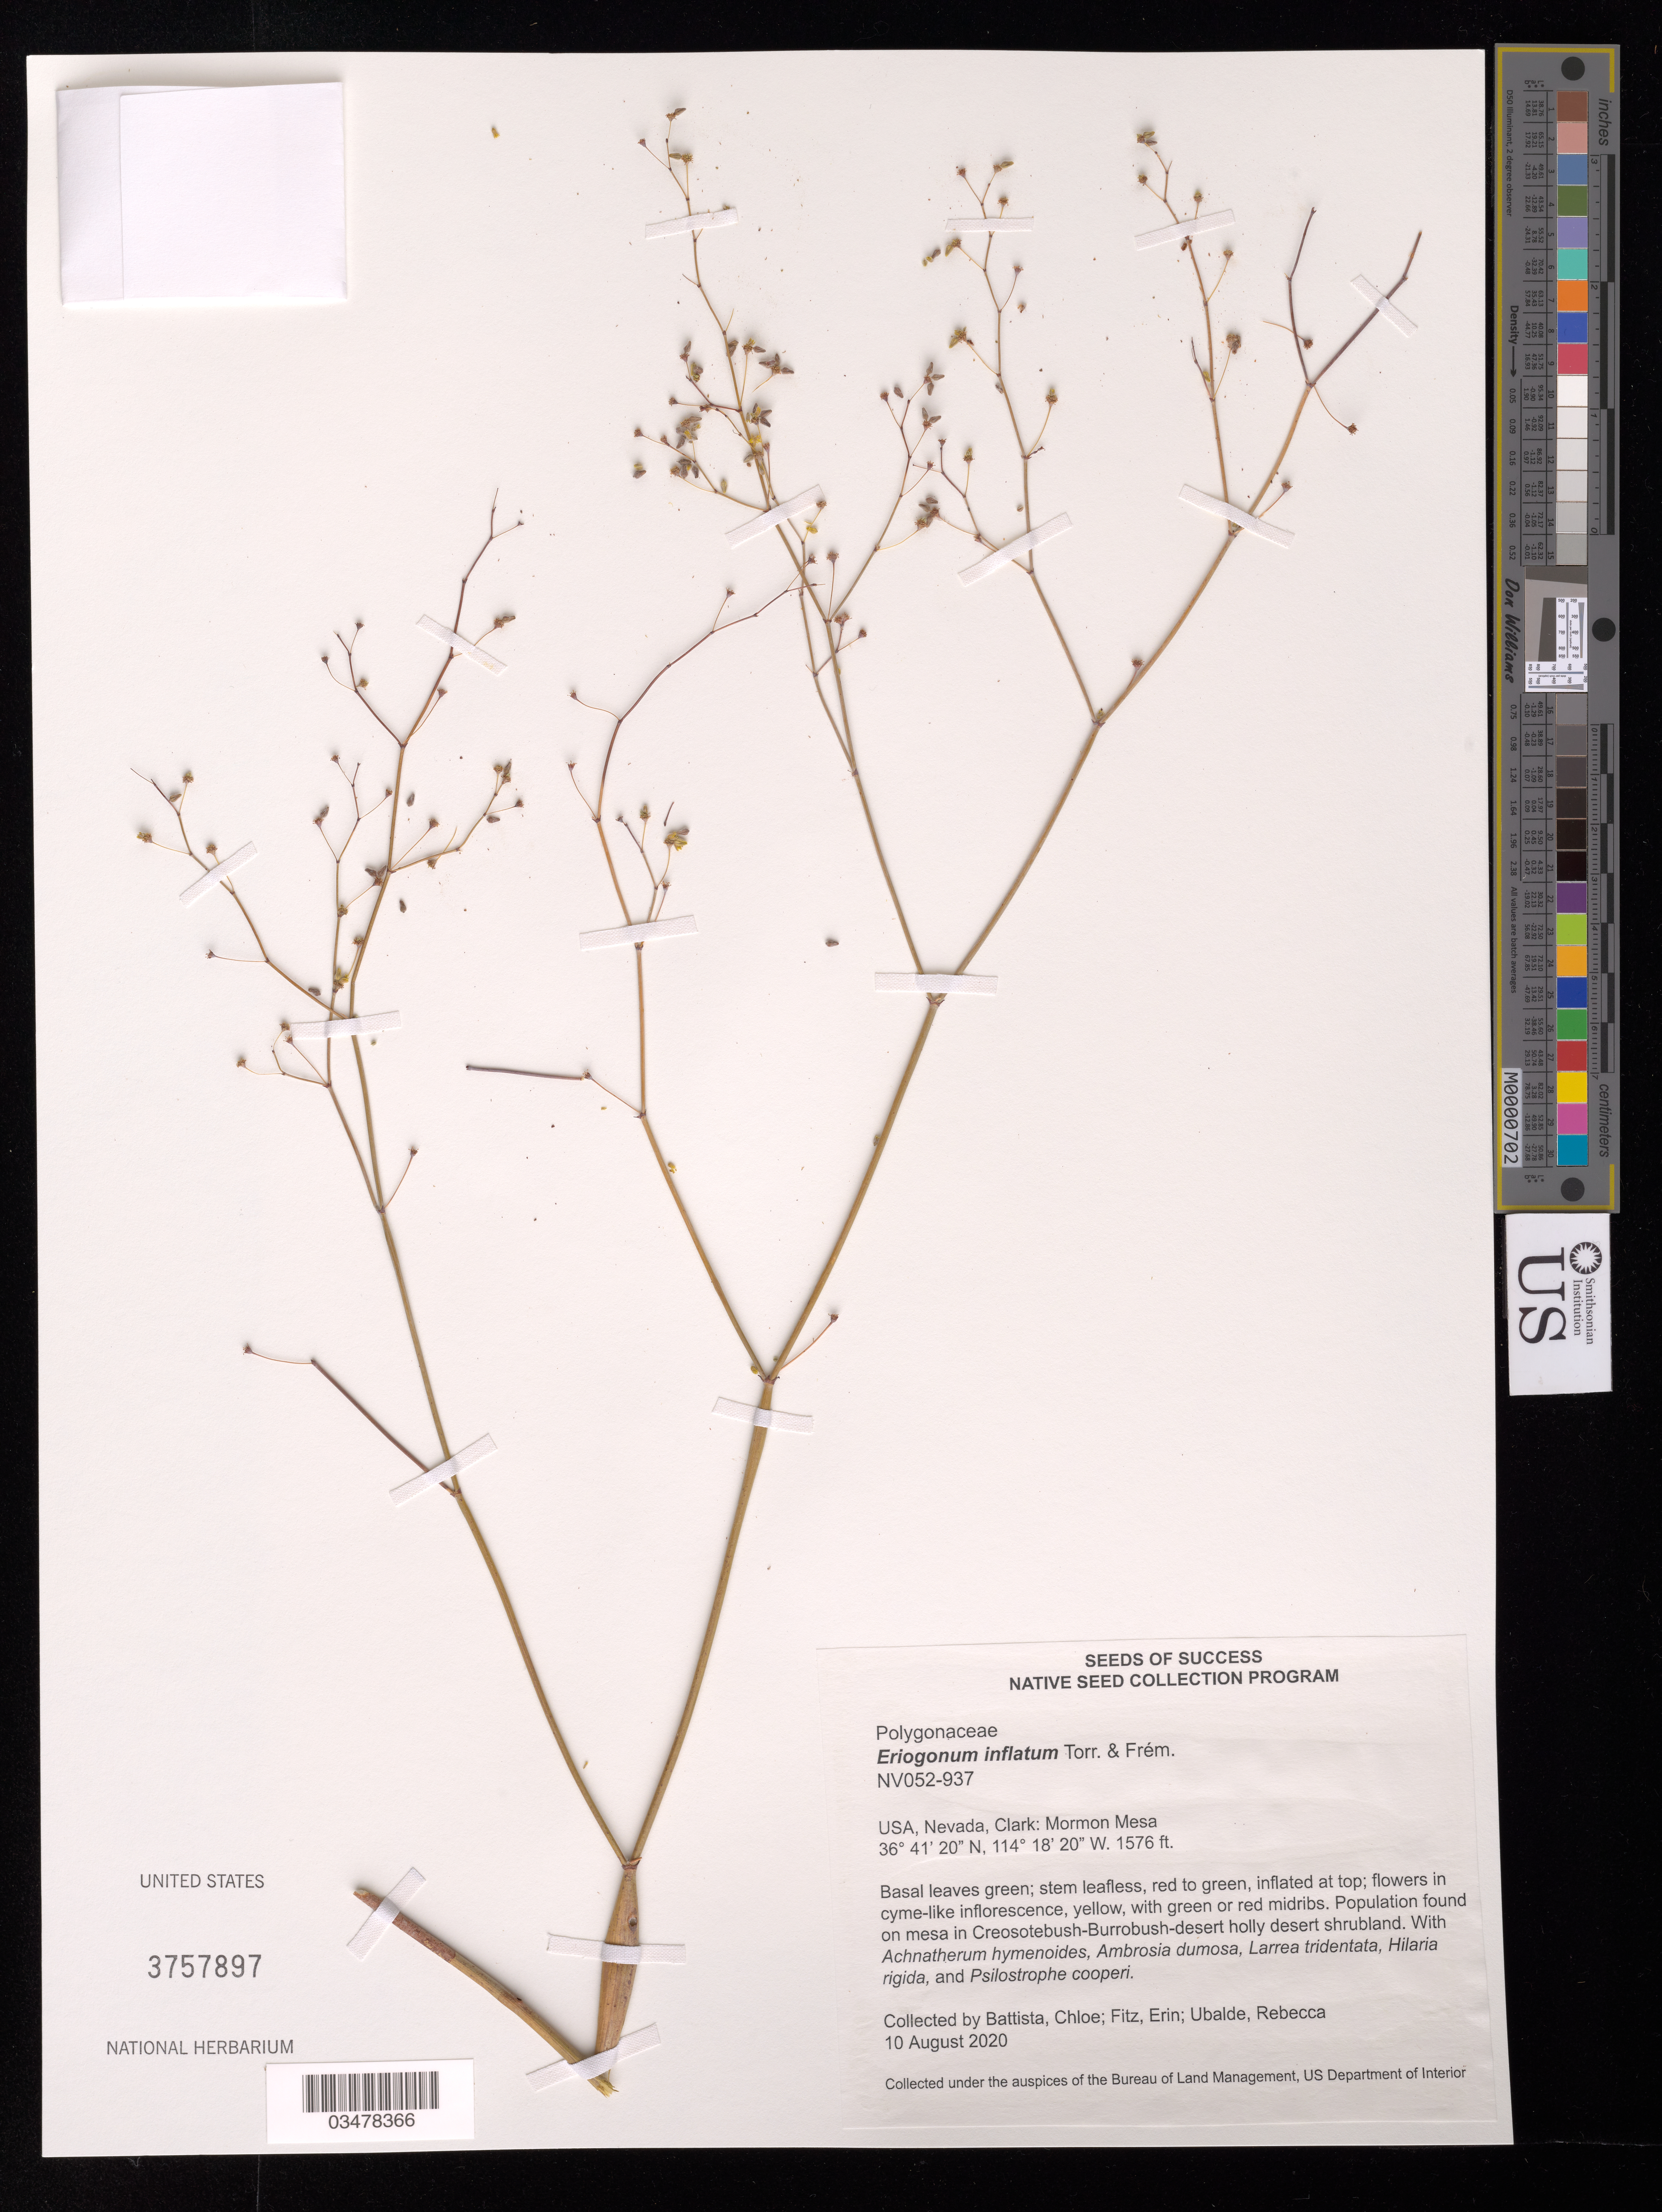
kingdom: Plantae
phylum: Tracheophyta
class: Magnoliopsida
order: Caryophyllales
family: Polygonaceae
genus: Eriogonum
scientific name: Eriogonum inflatum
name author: Torr. & Frém.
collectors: C. Battista, E. Fitz & R. Ubalde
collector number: NV052-937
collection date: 2020-08-10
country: United States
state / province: Nevada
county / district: Clark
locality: Mormon Mesa.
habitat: Mesa in Creosotebush-Burrobush-desert holly desert shrubland. With Ambrosia dumosa, Larrea tridentata, Hillaria rigida, etc.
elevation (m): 480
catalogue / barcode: US 3757897